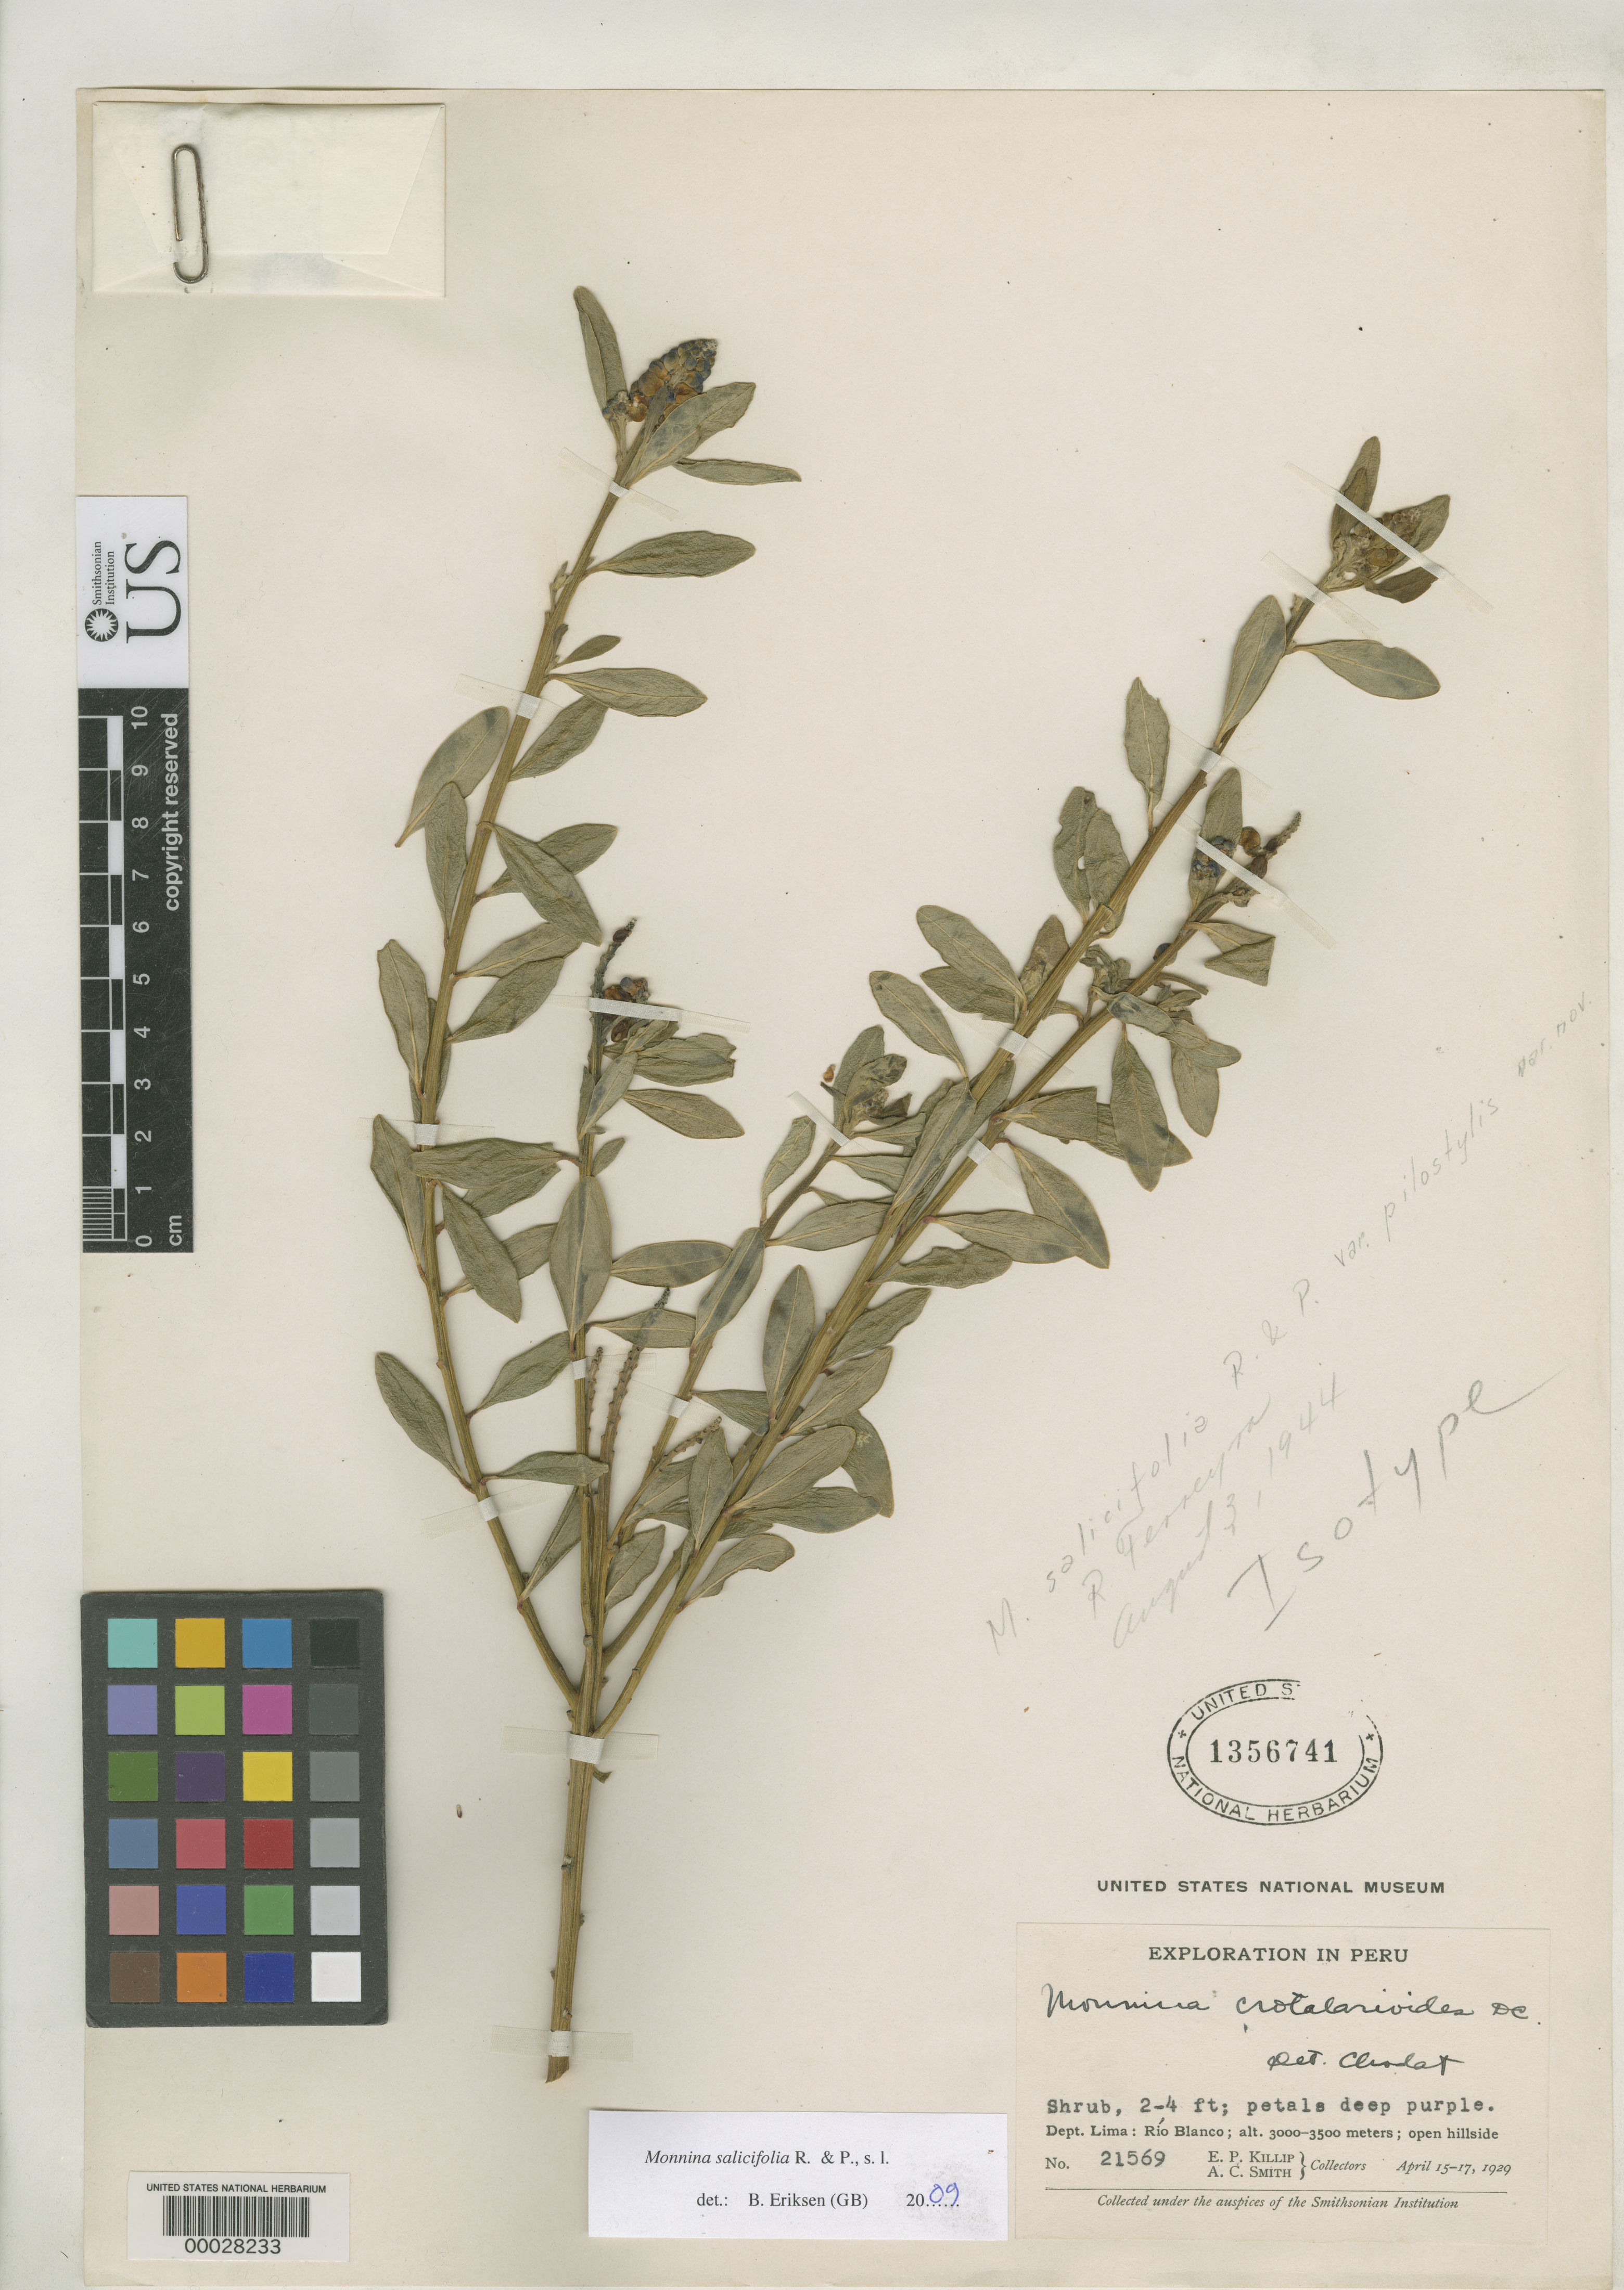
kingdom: Plantae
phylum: Tracheophyta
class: Magnoliopsida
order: Fabales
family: Polygalaceae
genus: Monnina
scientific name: Monnina salicifolia var. pilostylis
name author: Ferreyra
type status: Isotype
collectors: E. P. Killip & A. C. Smith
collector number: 21569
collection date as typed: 15 Apr 1929 to 17 Apr 1929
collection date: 1929-04-15/1929-04-17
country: Peru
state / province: Lima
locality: Rio Blanco.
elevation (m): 3000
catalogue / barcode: US 1356741